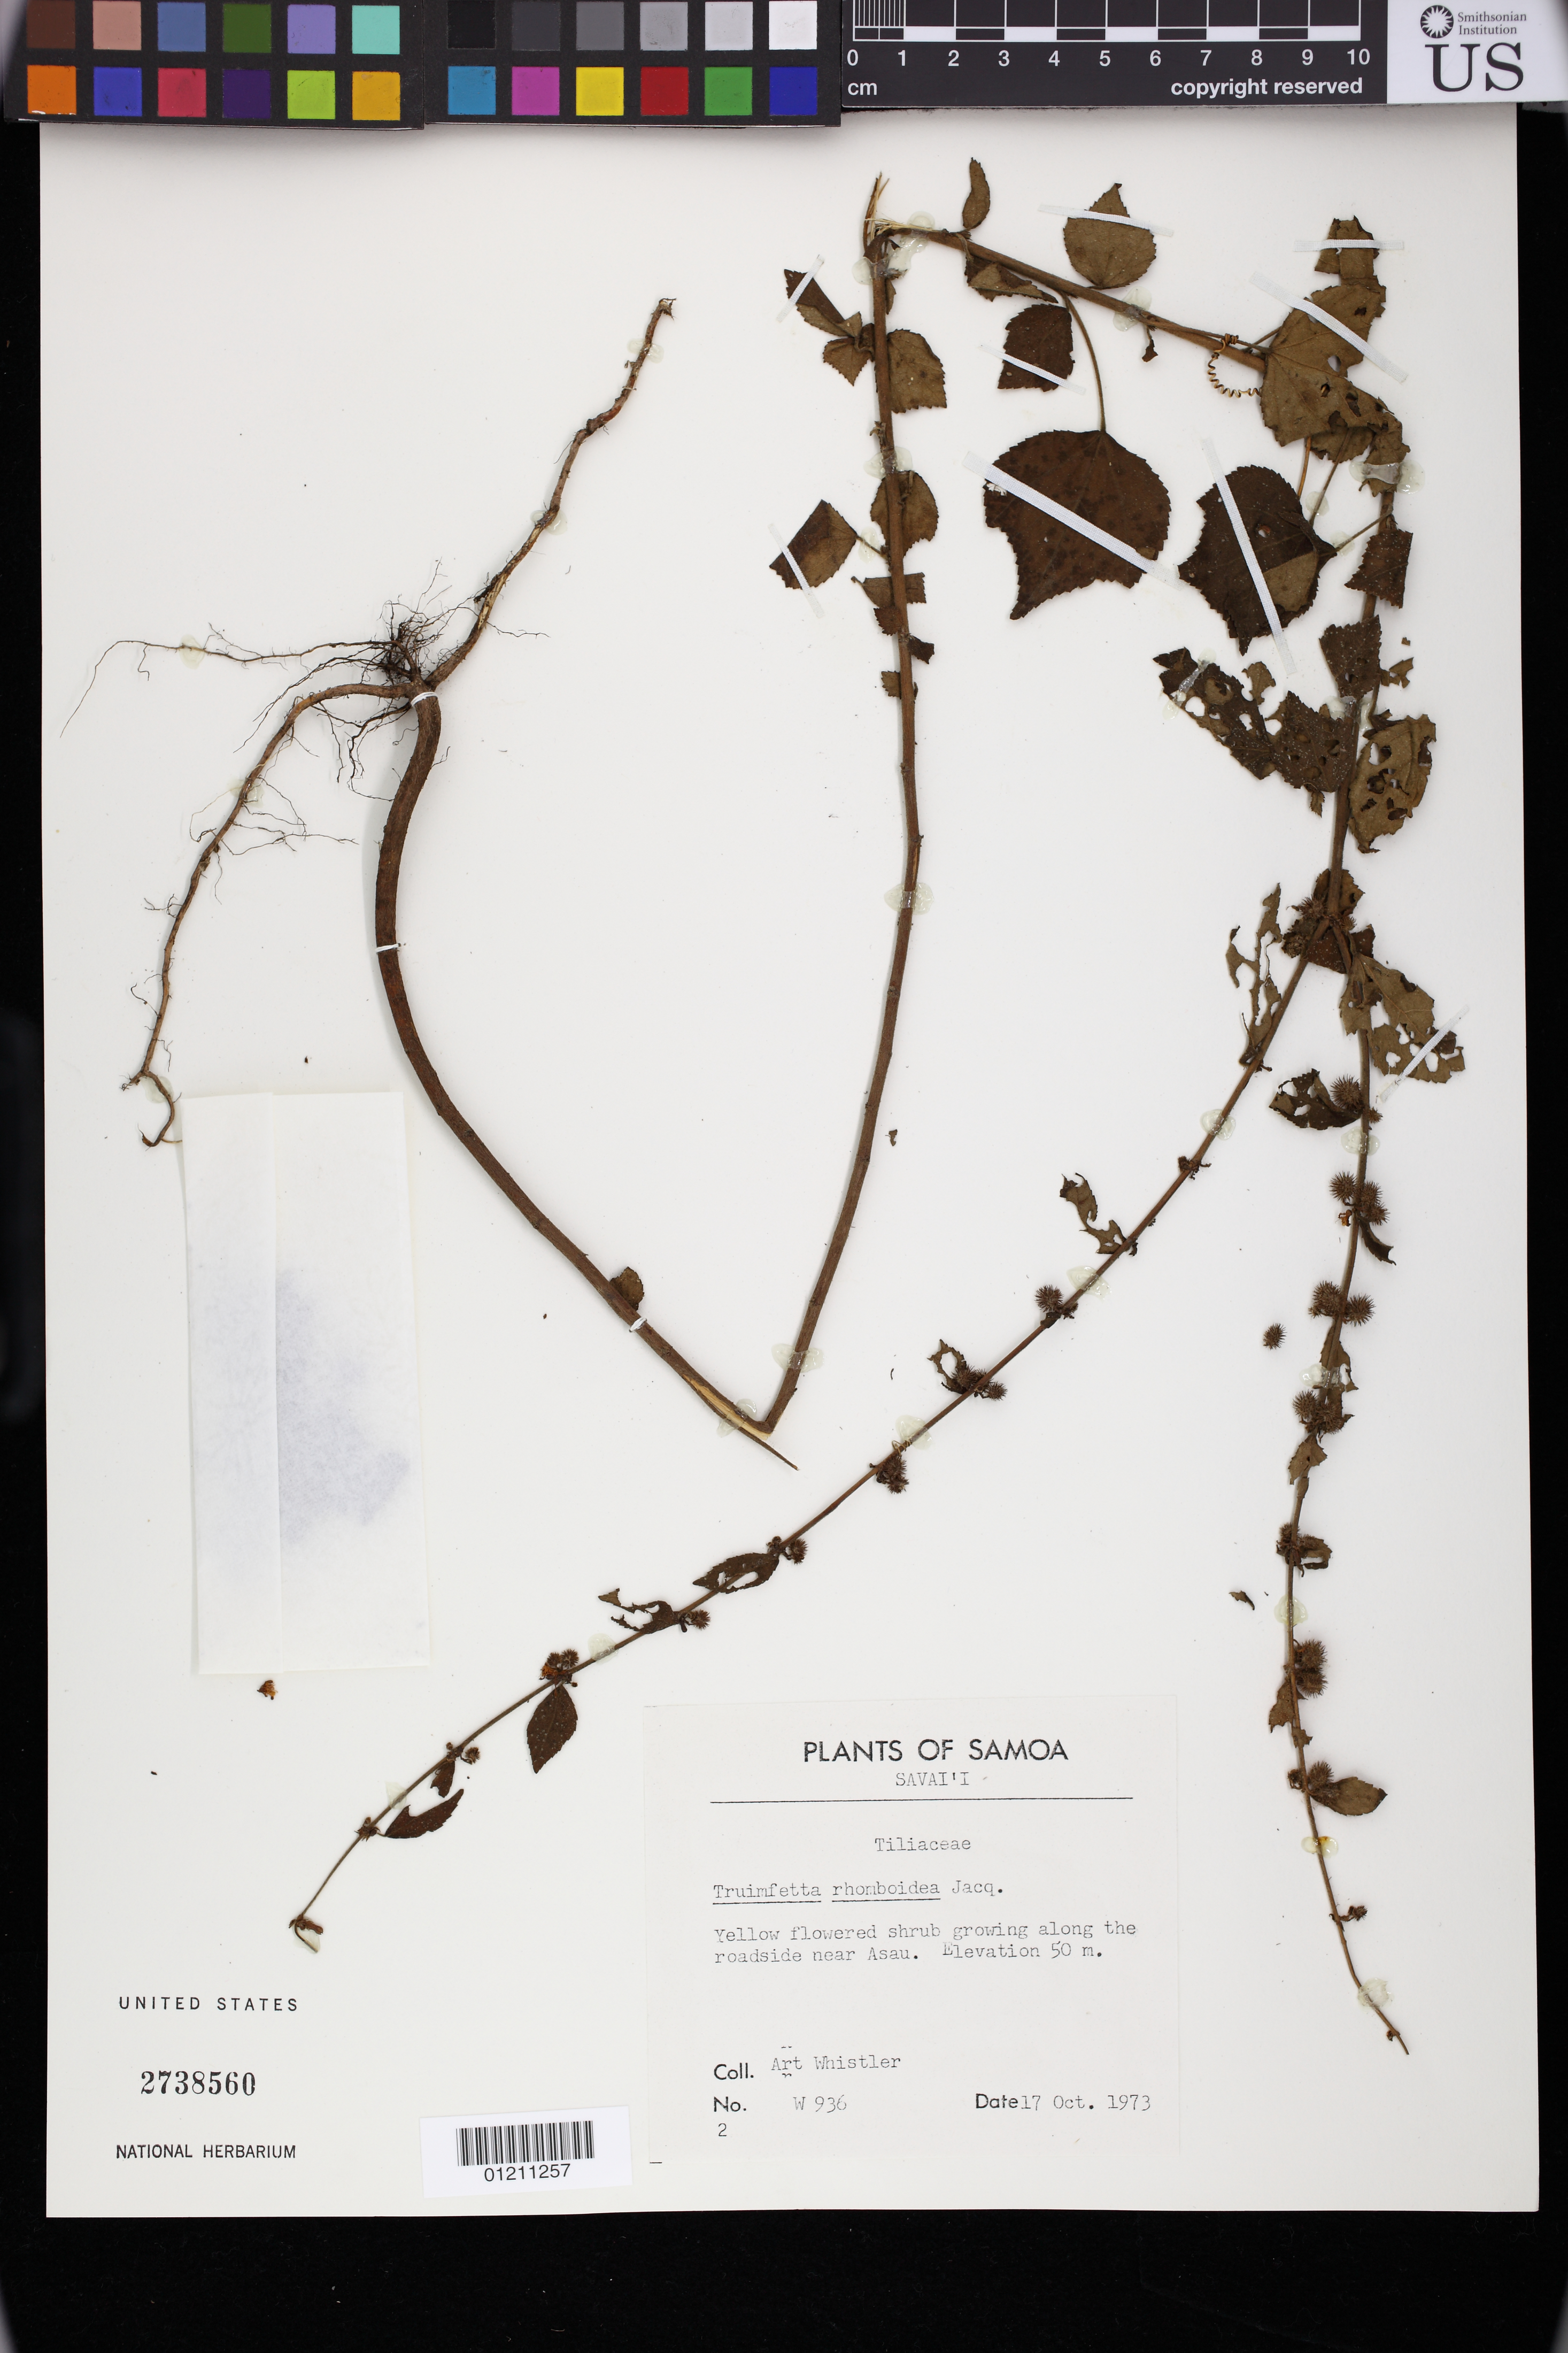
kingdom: Plantae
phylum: Tracheophyta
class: Magnoliopsida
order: Malvales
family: Malvaceae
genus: Triumfetta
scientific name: Triumfetta rhomboidea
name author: Jacq.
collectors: A. Whistler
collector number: W 936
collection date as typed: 17 Oct 1973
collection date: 1973-10-17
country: Samoa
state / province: Vaisigano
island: Savai'i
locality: Samoa: Savai'i. Along roadside near Asau.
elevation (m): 50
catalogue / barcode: US 2738560